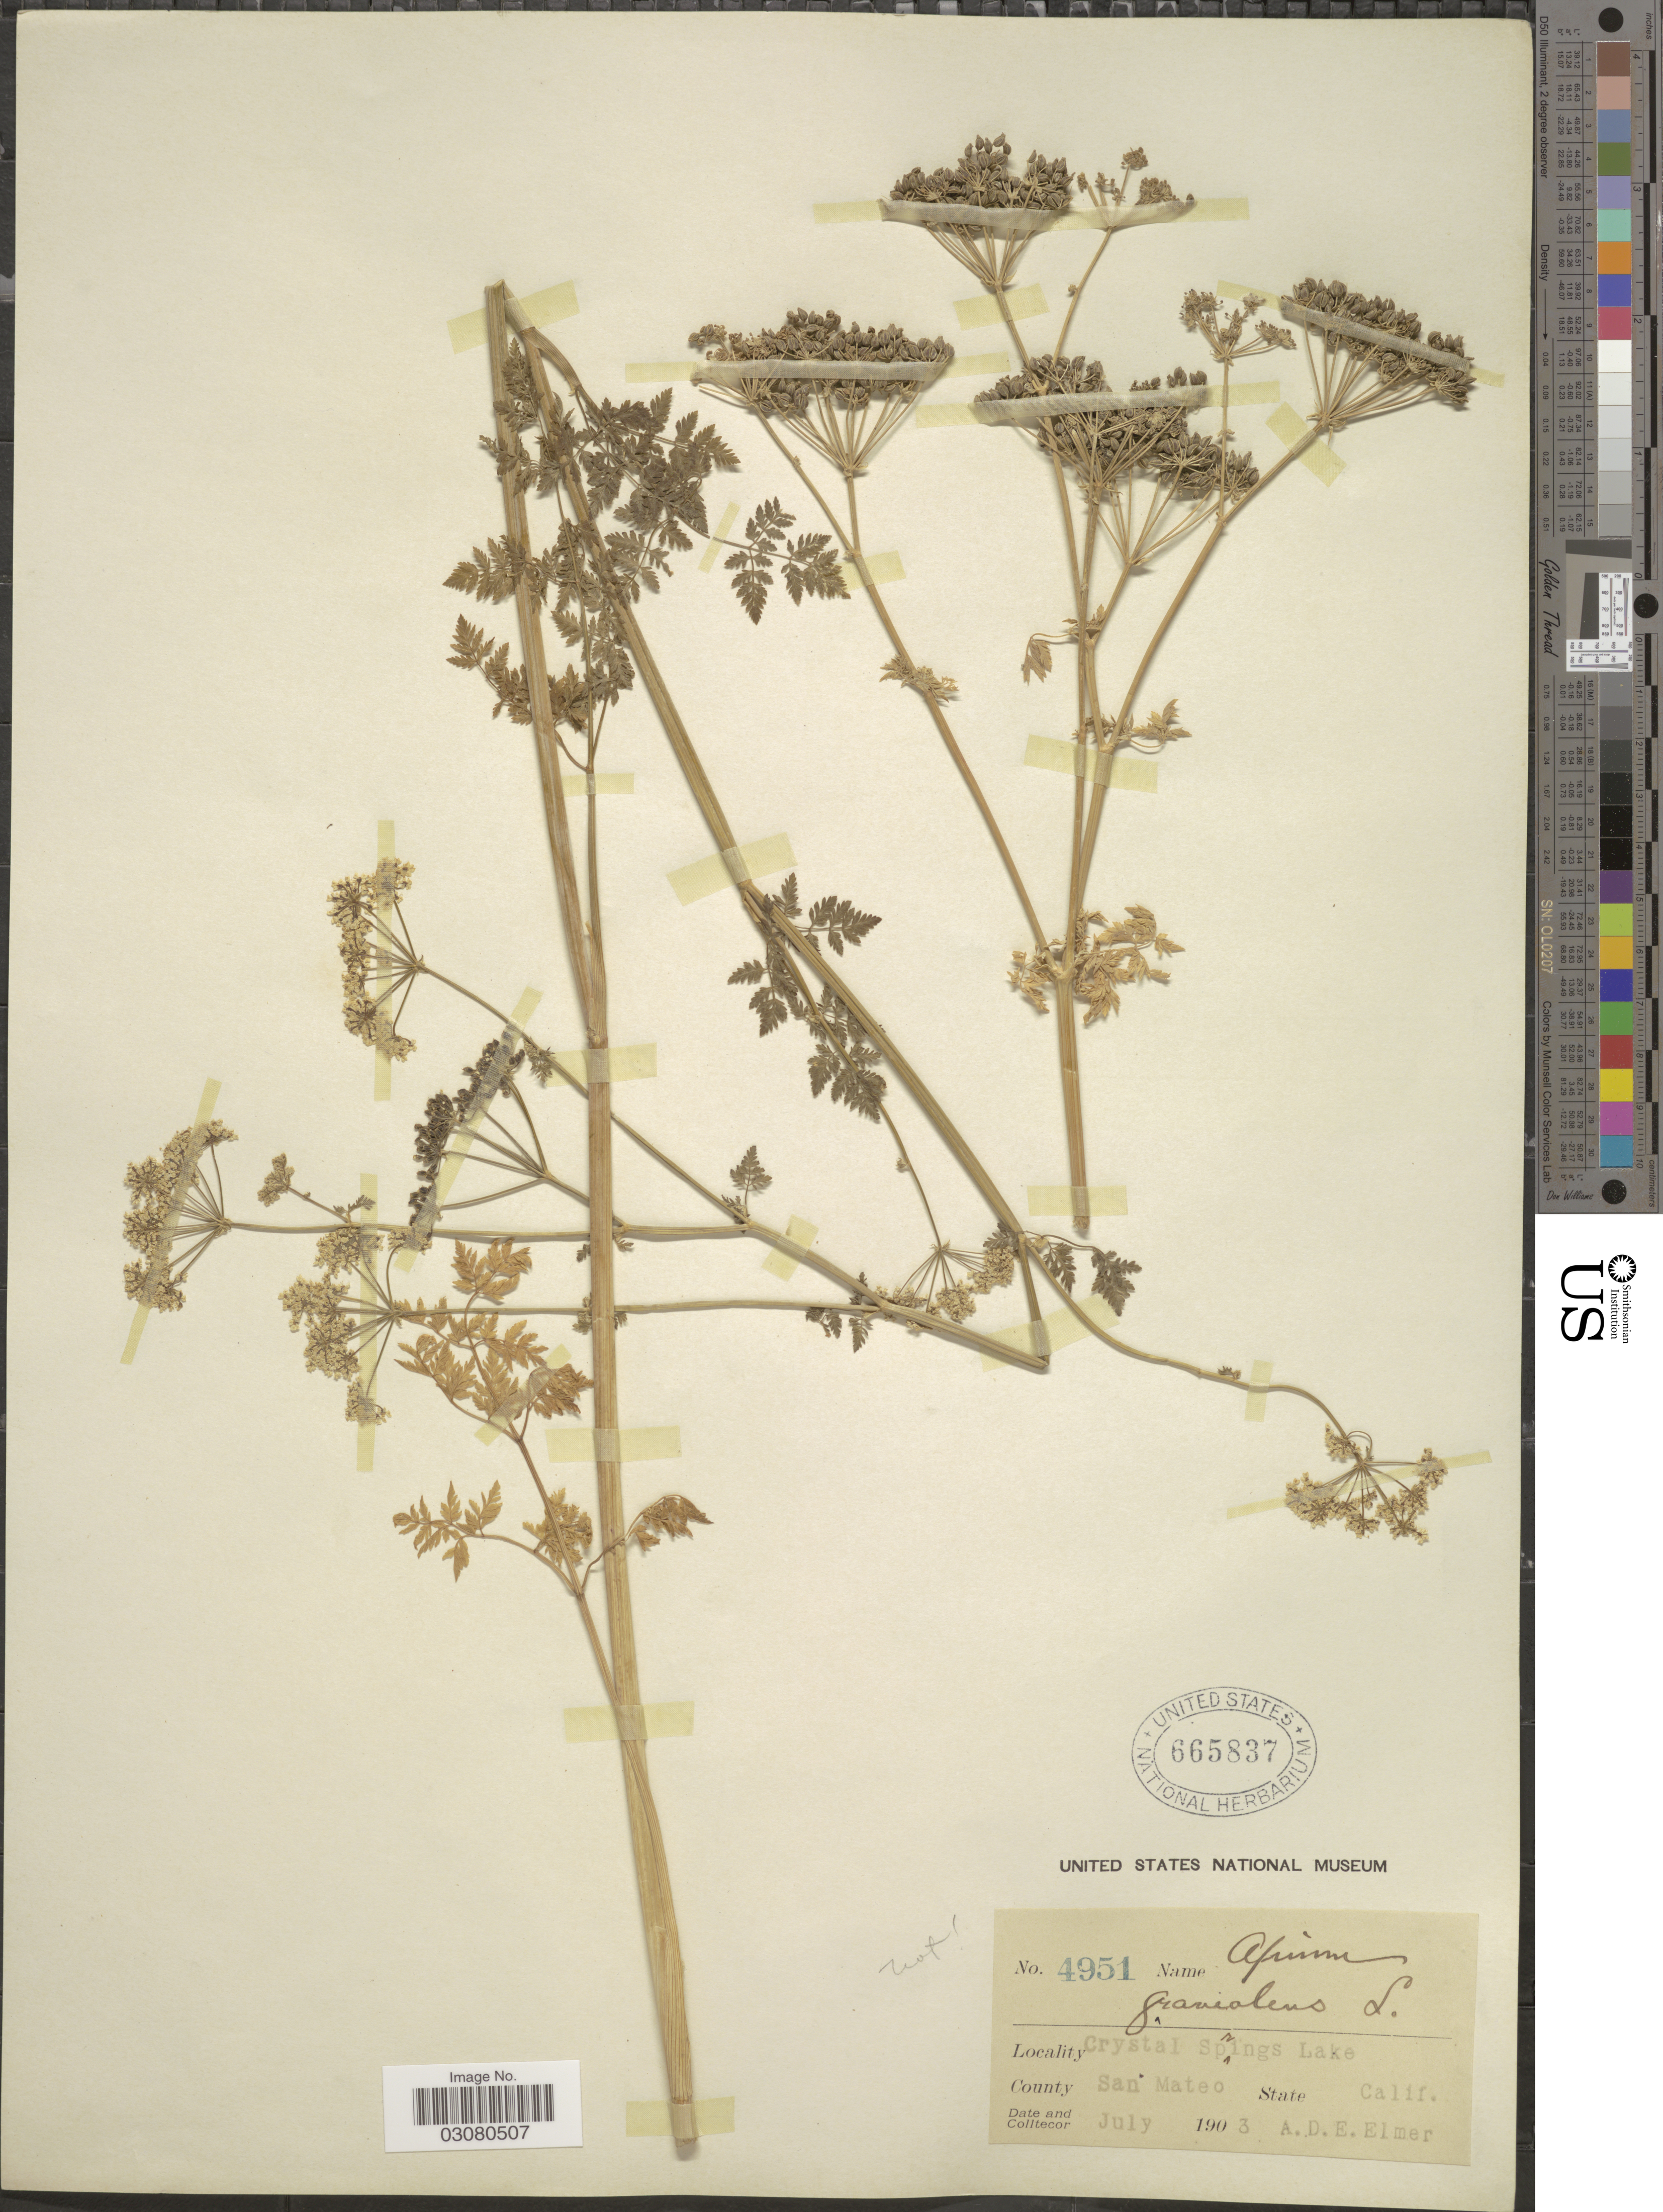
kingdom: Plantae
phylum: Tracheophyta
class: Magnoliopsida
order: Apiales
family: Apiaceae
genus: Conium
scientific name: Conium maculatum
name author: L.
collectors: A. D. E. Elmer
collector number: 4951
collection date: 1903-07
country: United States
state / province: California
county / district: San Mateo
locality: County San Mateo. Crystal Springs Lake.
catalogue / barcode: US 665837